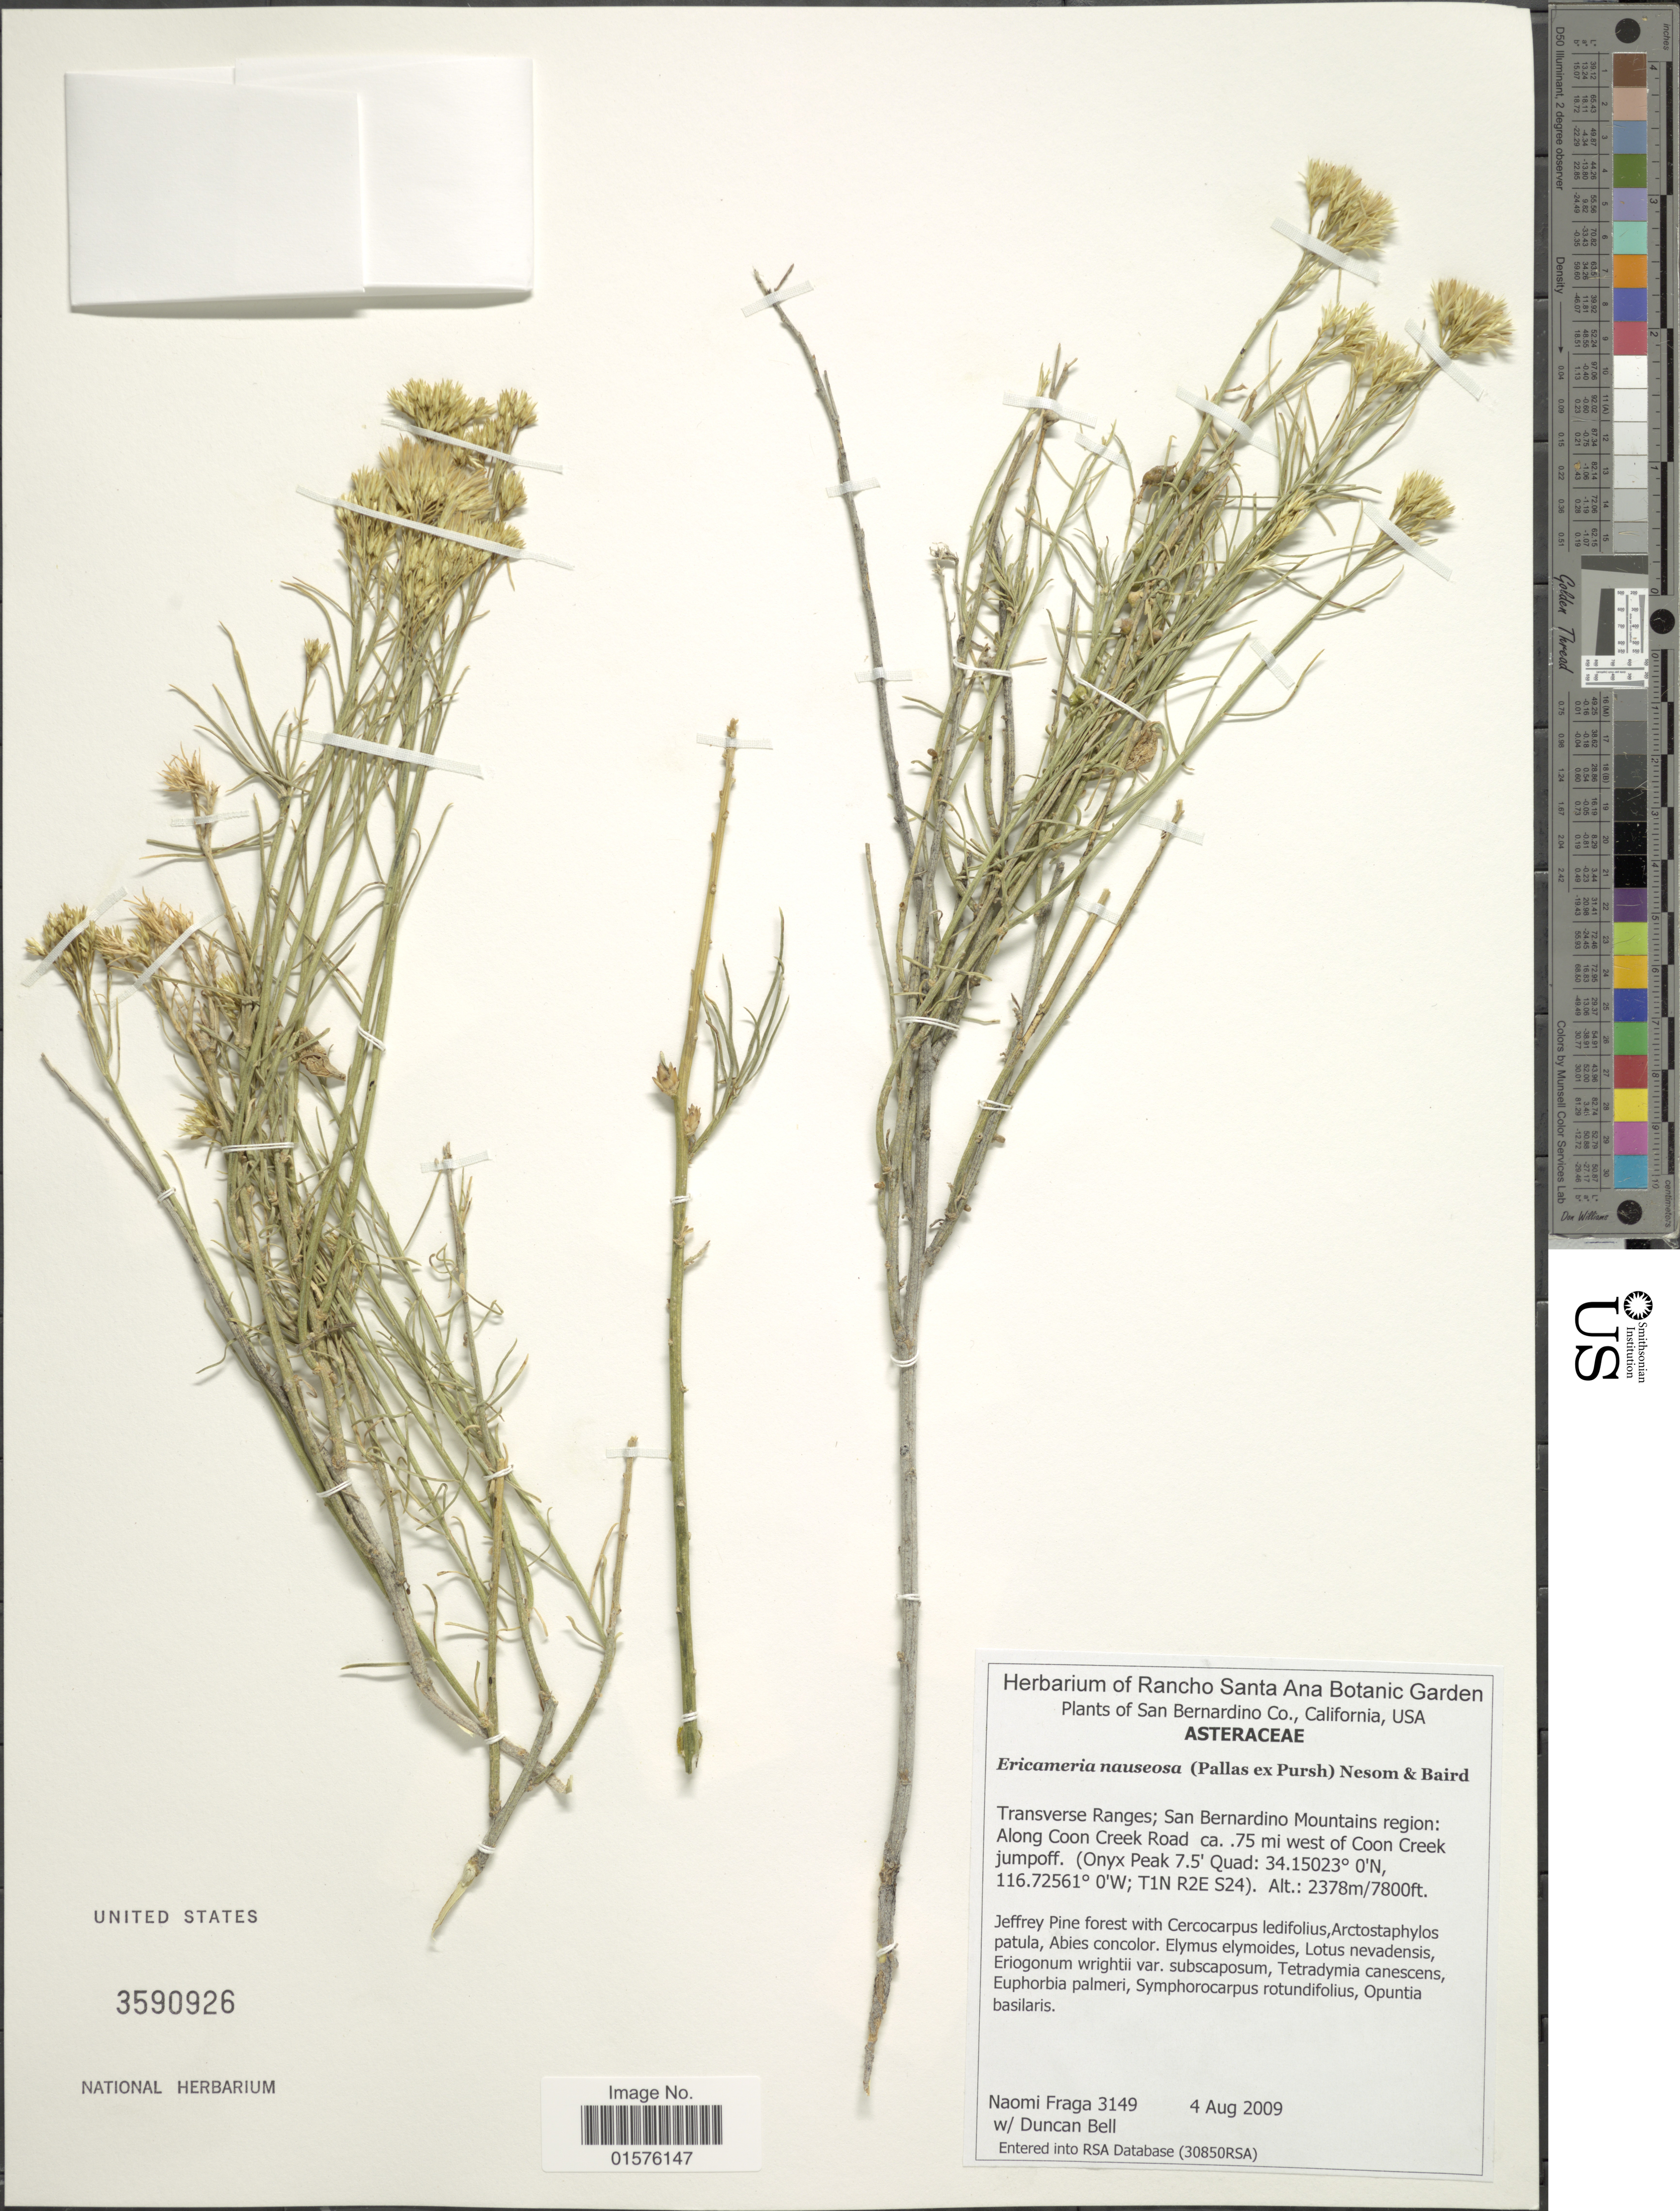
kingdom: Plantae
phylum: Tracheophyta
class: Magnoliopsida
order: Asterales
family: Asteraceae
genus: Ericameria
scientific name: Ericameria nauseosa var. oreophila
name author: (A. Nelson) G.L. Nesom & G.I. Baird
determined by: Urbatsch, Lowell E., Curator (LSU), Louisiana State University (UNITED STATES)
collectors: N. Fraga & D. S. Bell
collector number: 3149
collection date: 2009-08-04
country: United States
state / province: California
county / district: San Bernardino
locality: San Bernardino Co., Transverse Ranges; San Bernardino Mountains region: along Coon Creek Road ca. .75 mi west of Coon Creek jumpoff. (Onyx Peak 7.5'Quad, T1N R2E S24).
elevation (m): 2377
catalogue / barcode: US 3590926